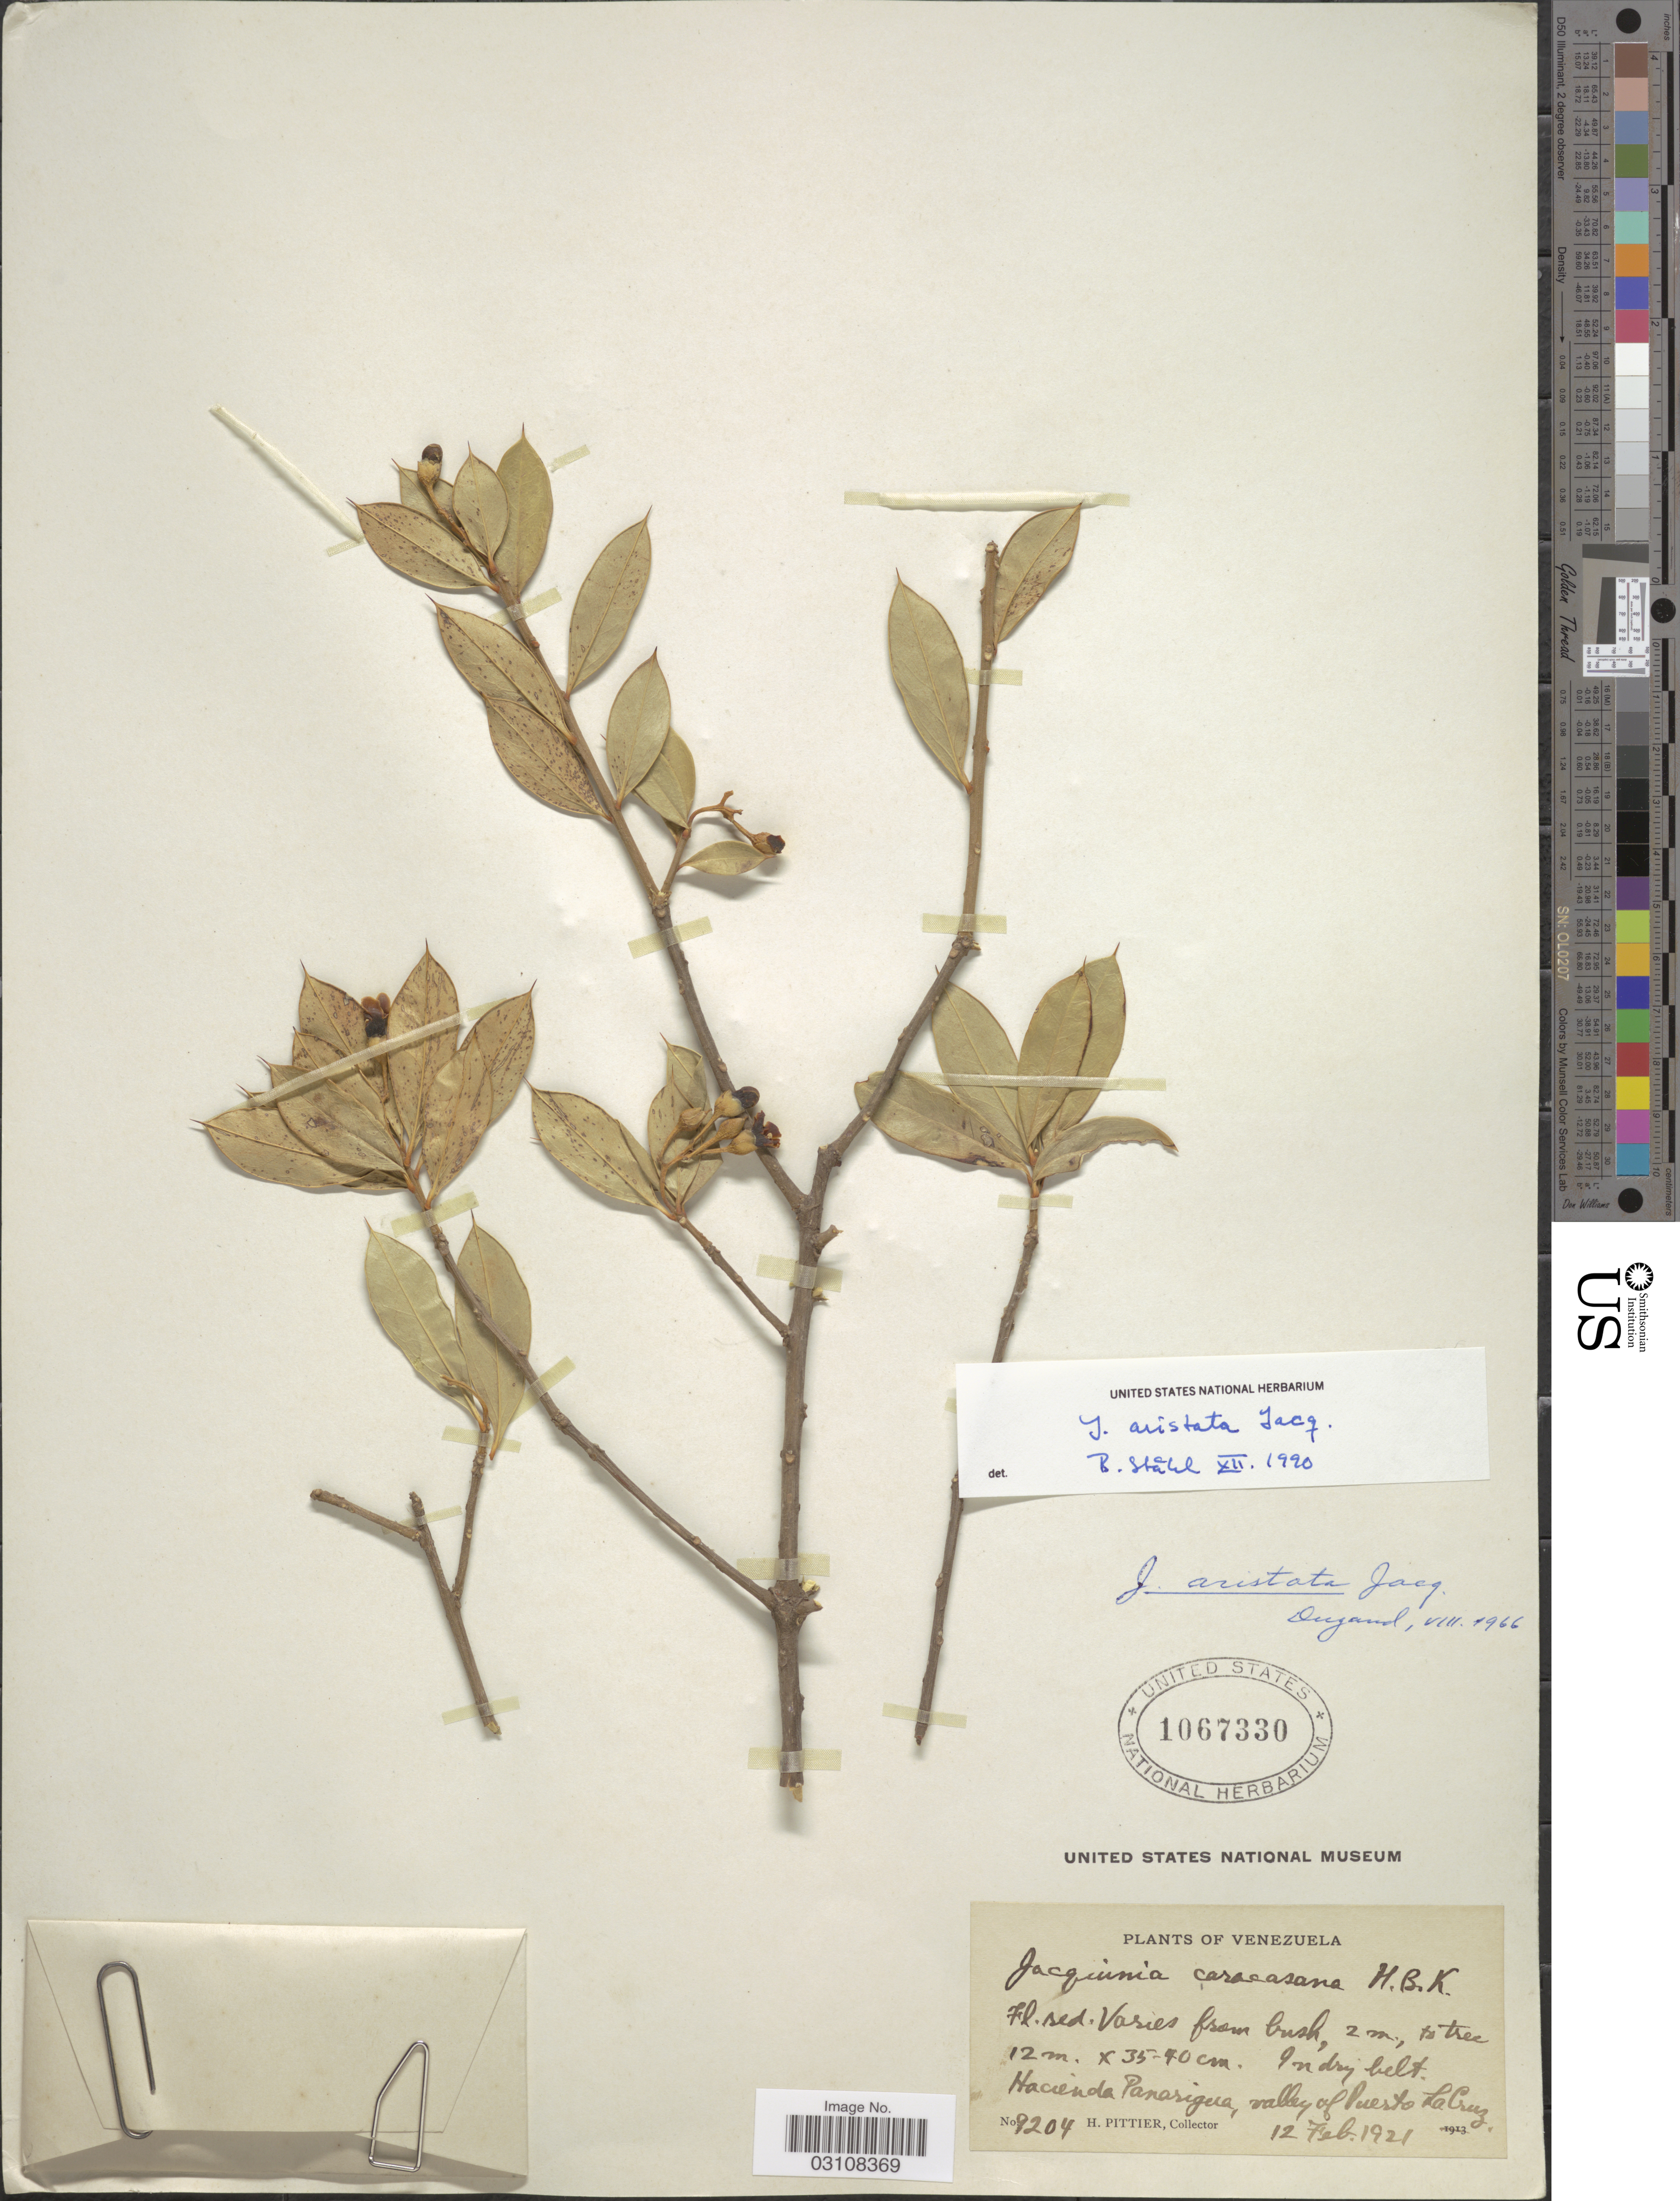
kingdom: Plantae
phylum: Tracheophyta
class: Magnoliopsida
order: Ericales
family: Primulaceae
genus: Bonellia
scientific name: Bonellia frutescens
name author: (Mill.) B. Ståhl & Källersjö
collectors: H. F. Pittier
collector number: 9204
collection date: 1921-02-12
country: Venezuela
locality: Hacienda Panarigua, valley of Puerto La Cruz.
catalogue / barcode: US 1067330